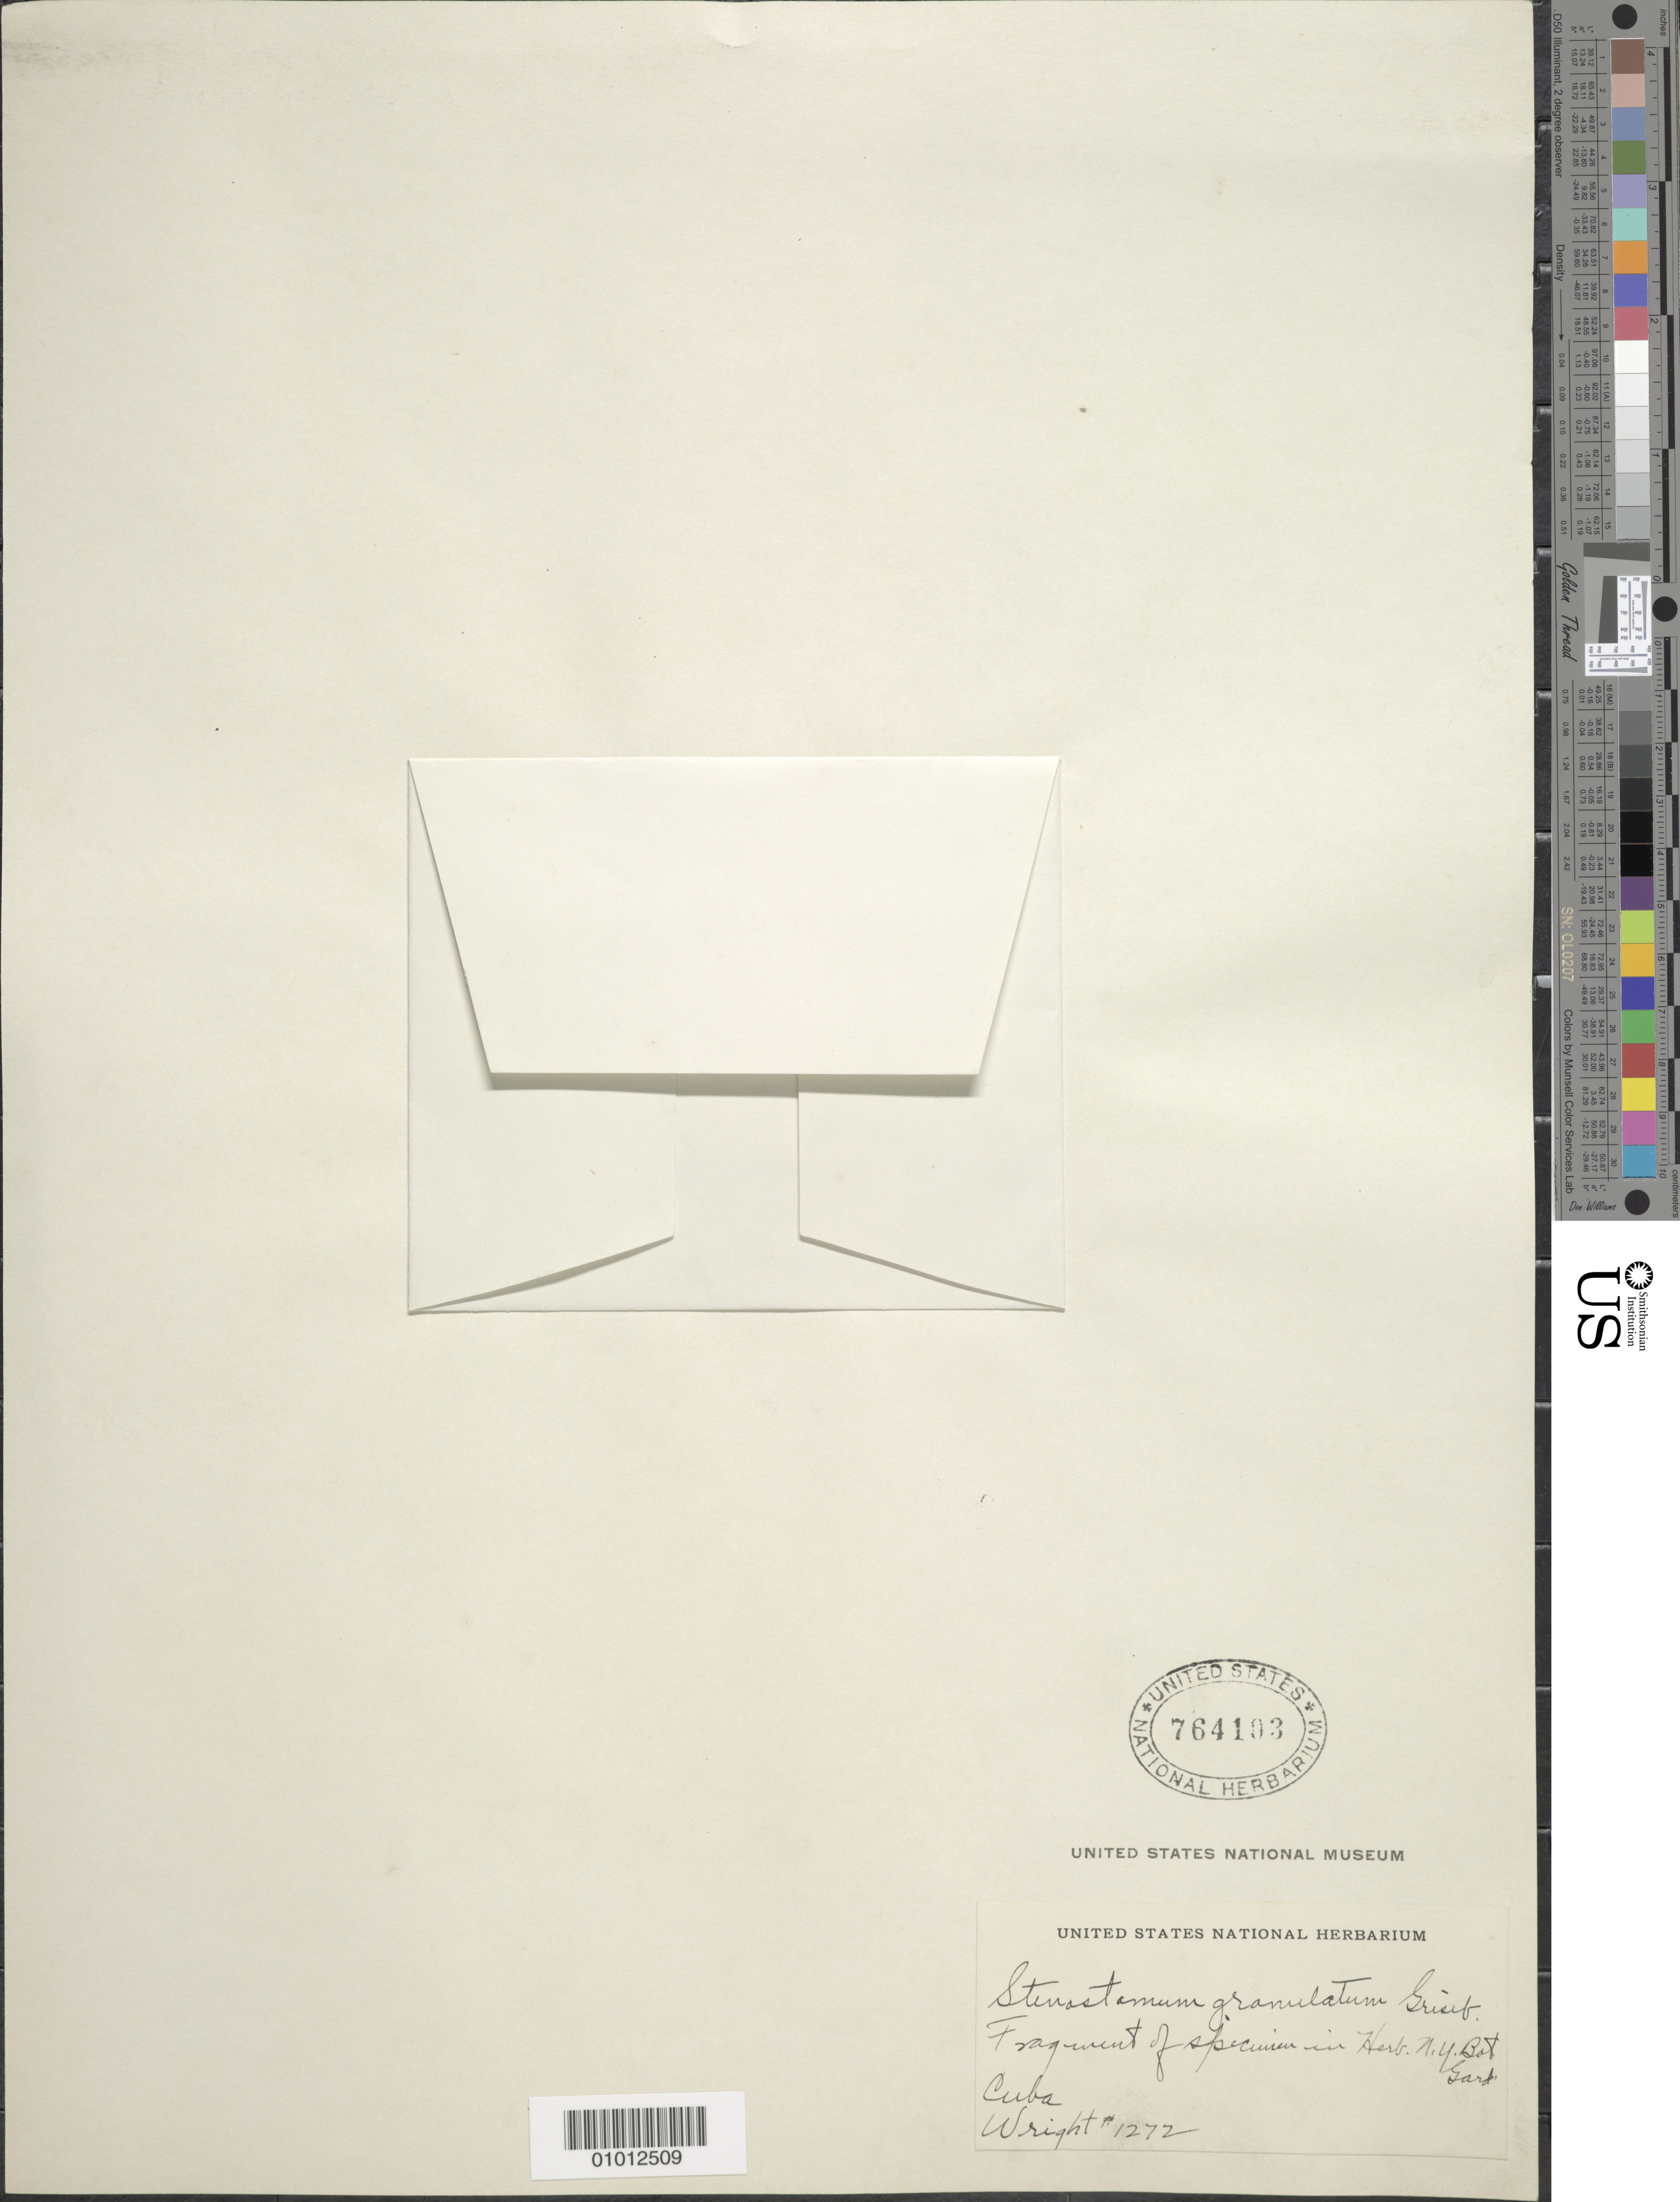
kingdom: Plantae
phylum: Tracheophyta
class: Magnoliopsida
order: Gentianales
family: Rubiaceae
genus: Antirhea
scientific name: Antirhea granulata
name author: (Griseb.) Urb.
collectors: C. Wright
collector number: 1272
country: Cuba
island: Cuba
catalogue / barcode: US 764103